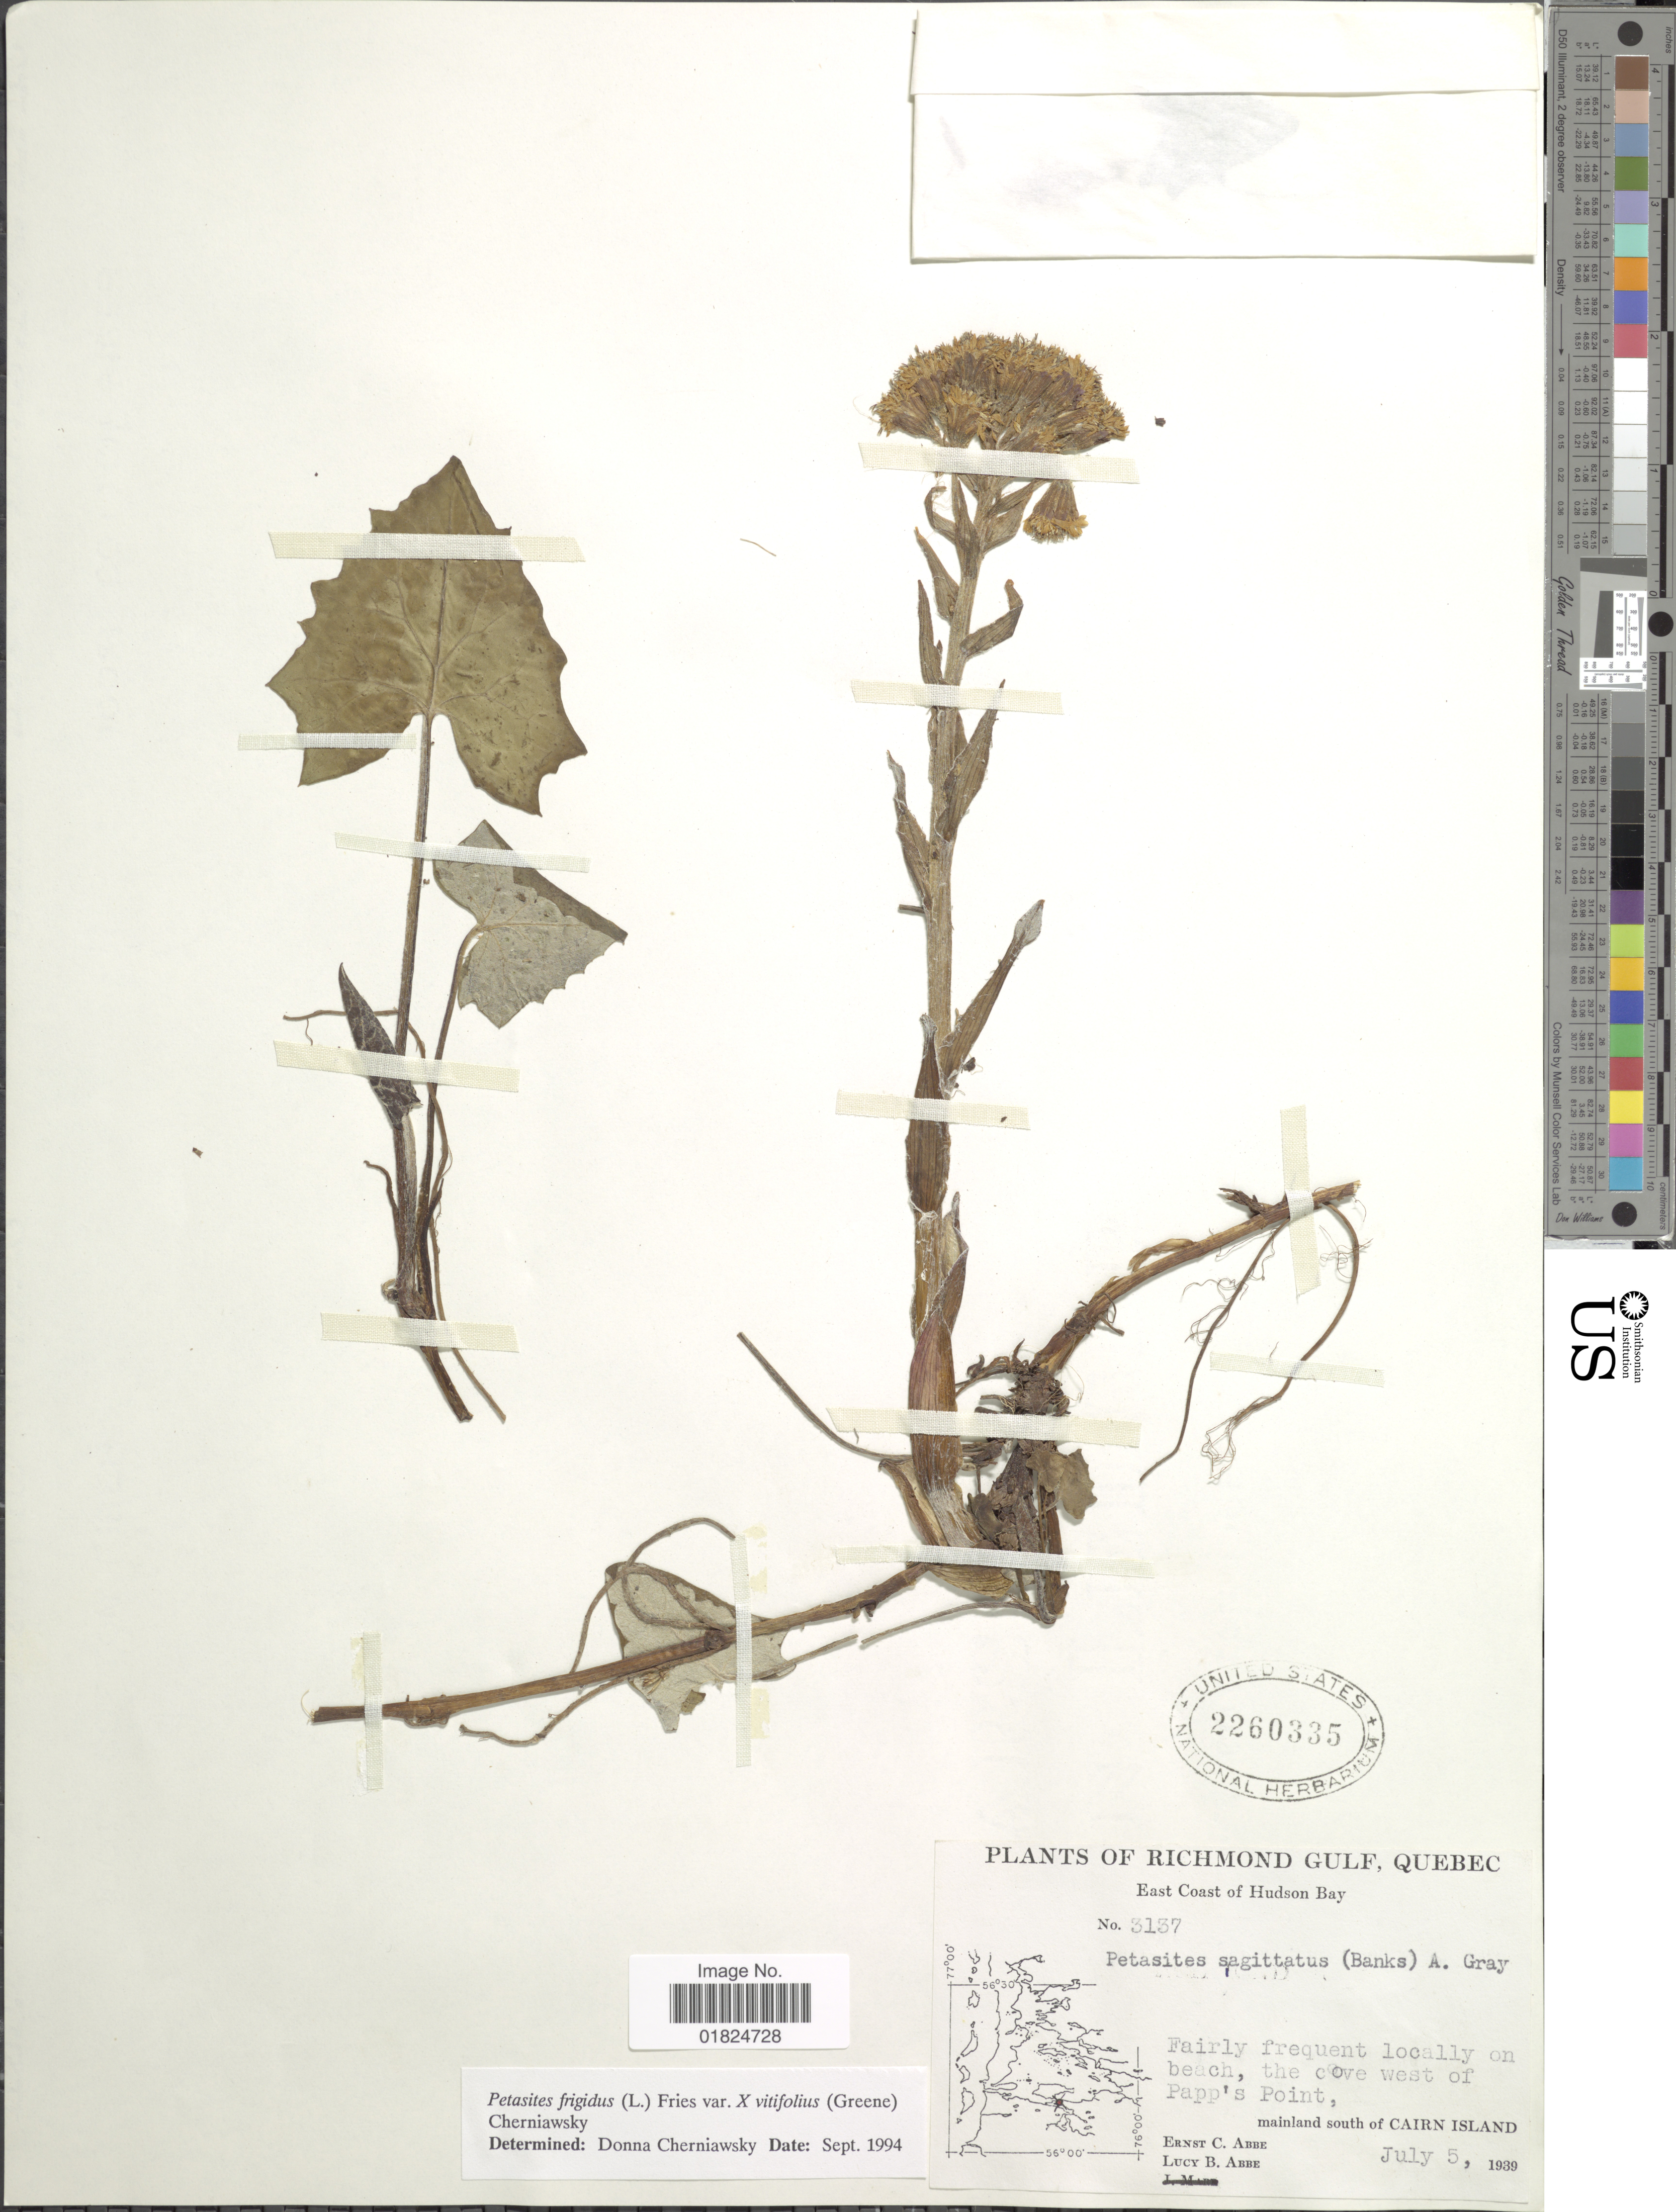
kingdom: Plantae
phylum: Tracheophyta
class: Magnoliopsida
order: Asterales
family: Asteraceae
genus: Petasites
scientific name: Petasites frigidus var. vitifolius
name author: (Greene) Cherniawsky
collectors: E. C. Abbe & L. B. Abbe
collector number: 3137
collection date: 1939-07-05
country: Canada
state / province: Quebec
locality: Richmond Gulf, Quebec. East Coast of hudson Bay. on beach, the cove west of papp's Point, mainland south of Cairn Island,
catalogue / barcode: US 2260335